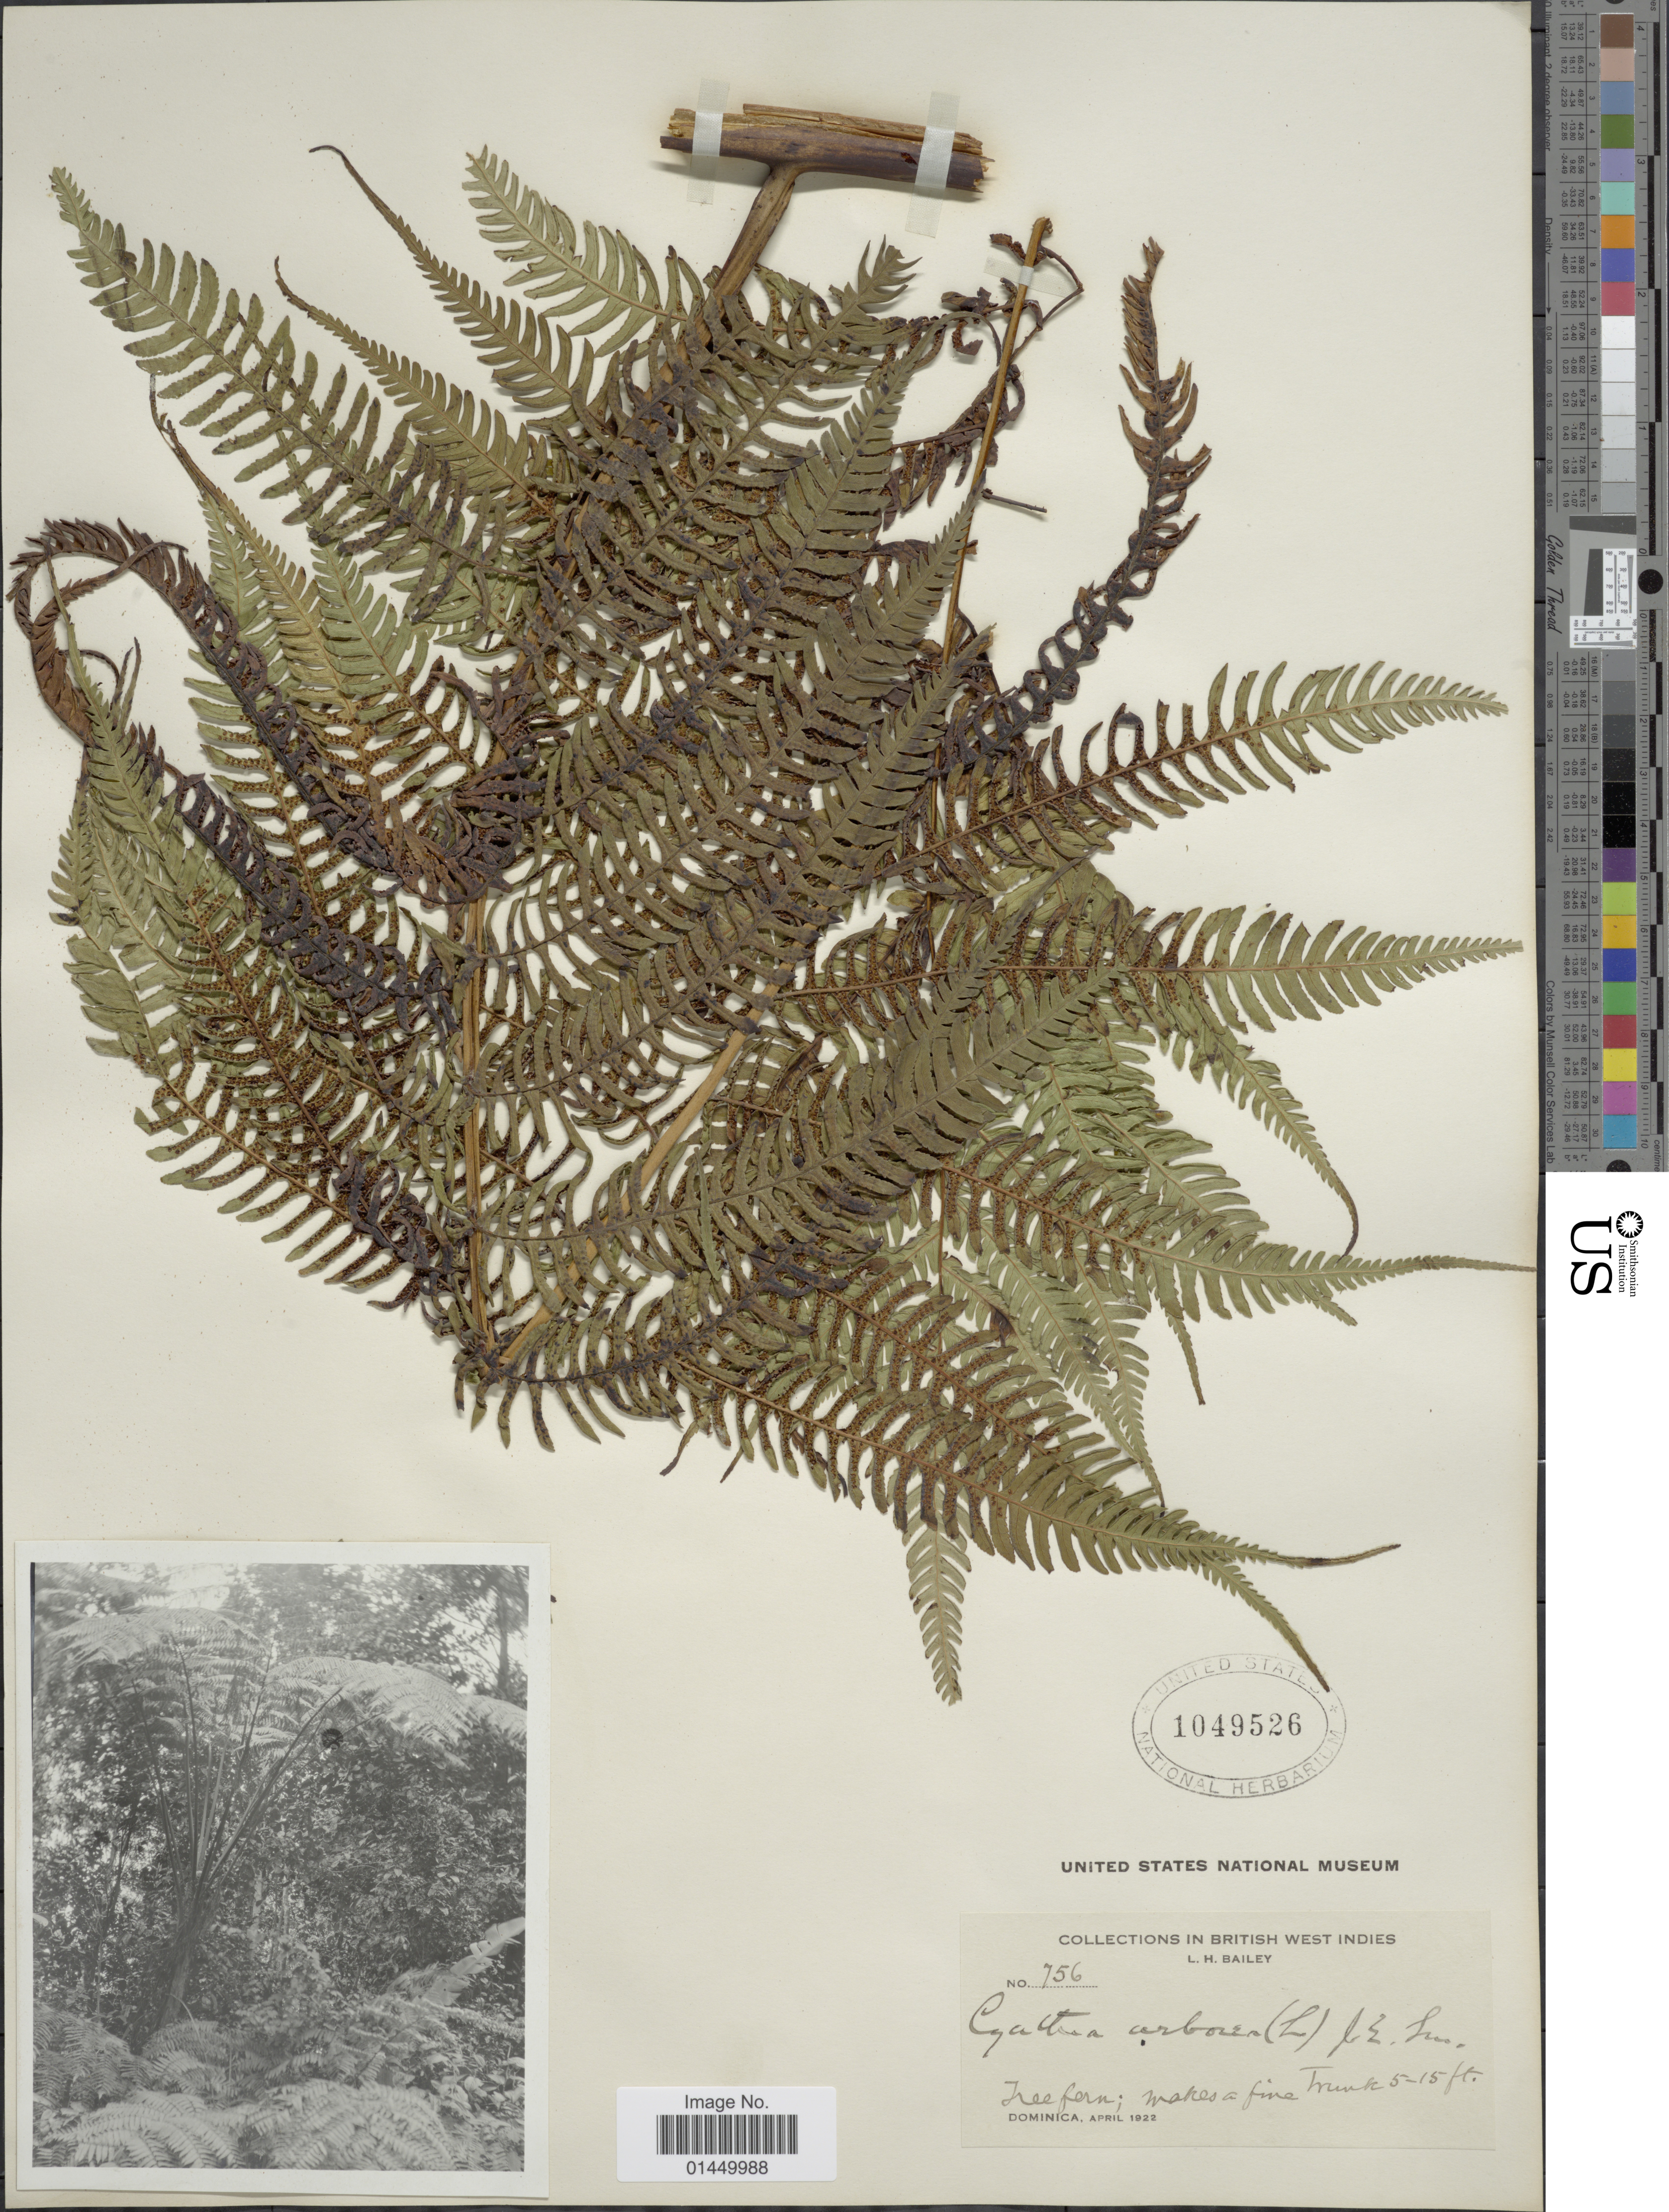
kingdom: Plantae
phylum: Tracheophyta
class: Polypodiopsida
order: Cyatheales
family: Cyatheaceae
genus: Cyathea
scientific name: Cyathea arborea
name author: (L.) Sm.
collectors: L. H. Bailey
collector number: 756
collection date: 1922-04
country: Dominica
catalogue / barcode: US 1049526